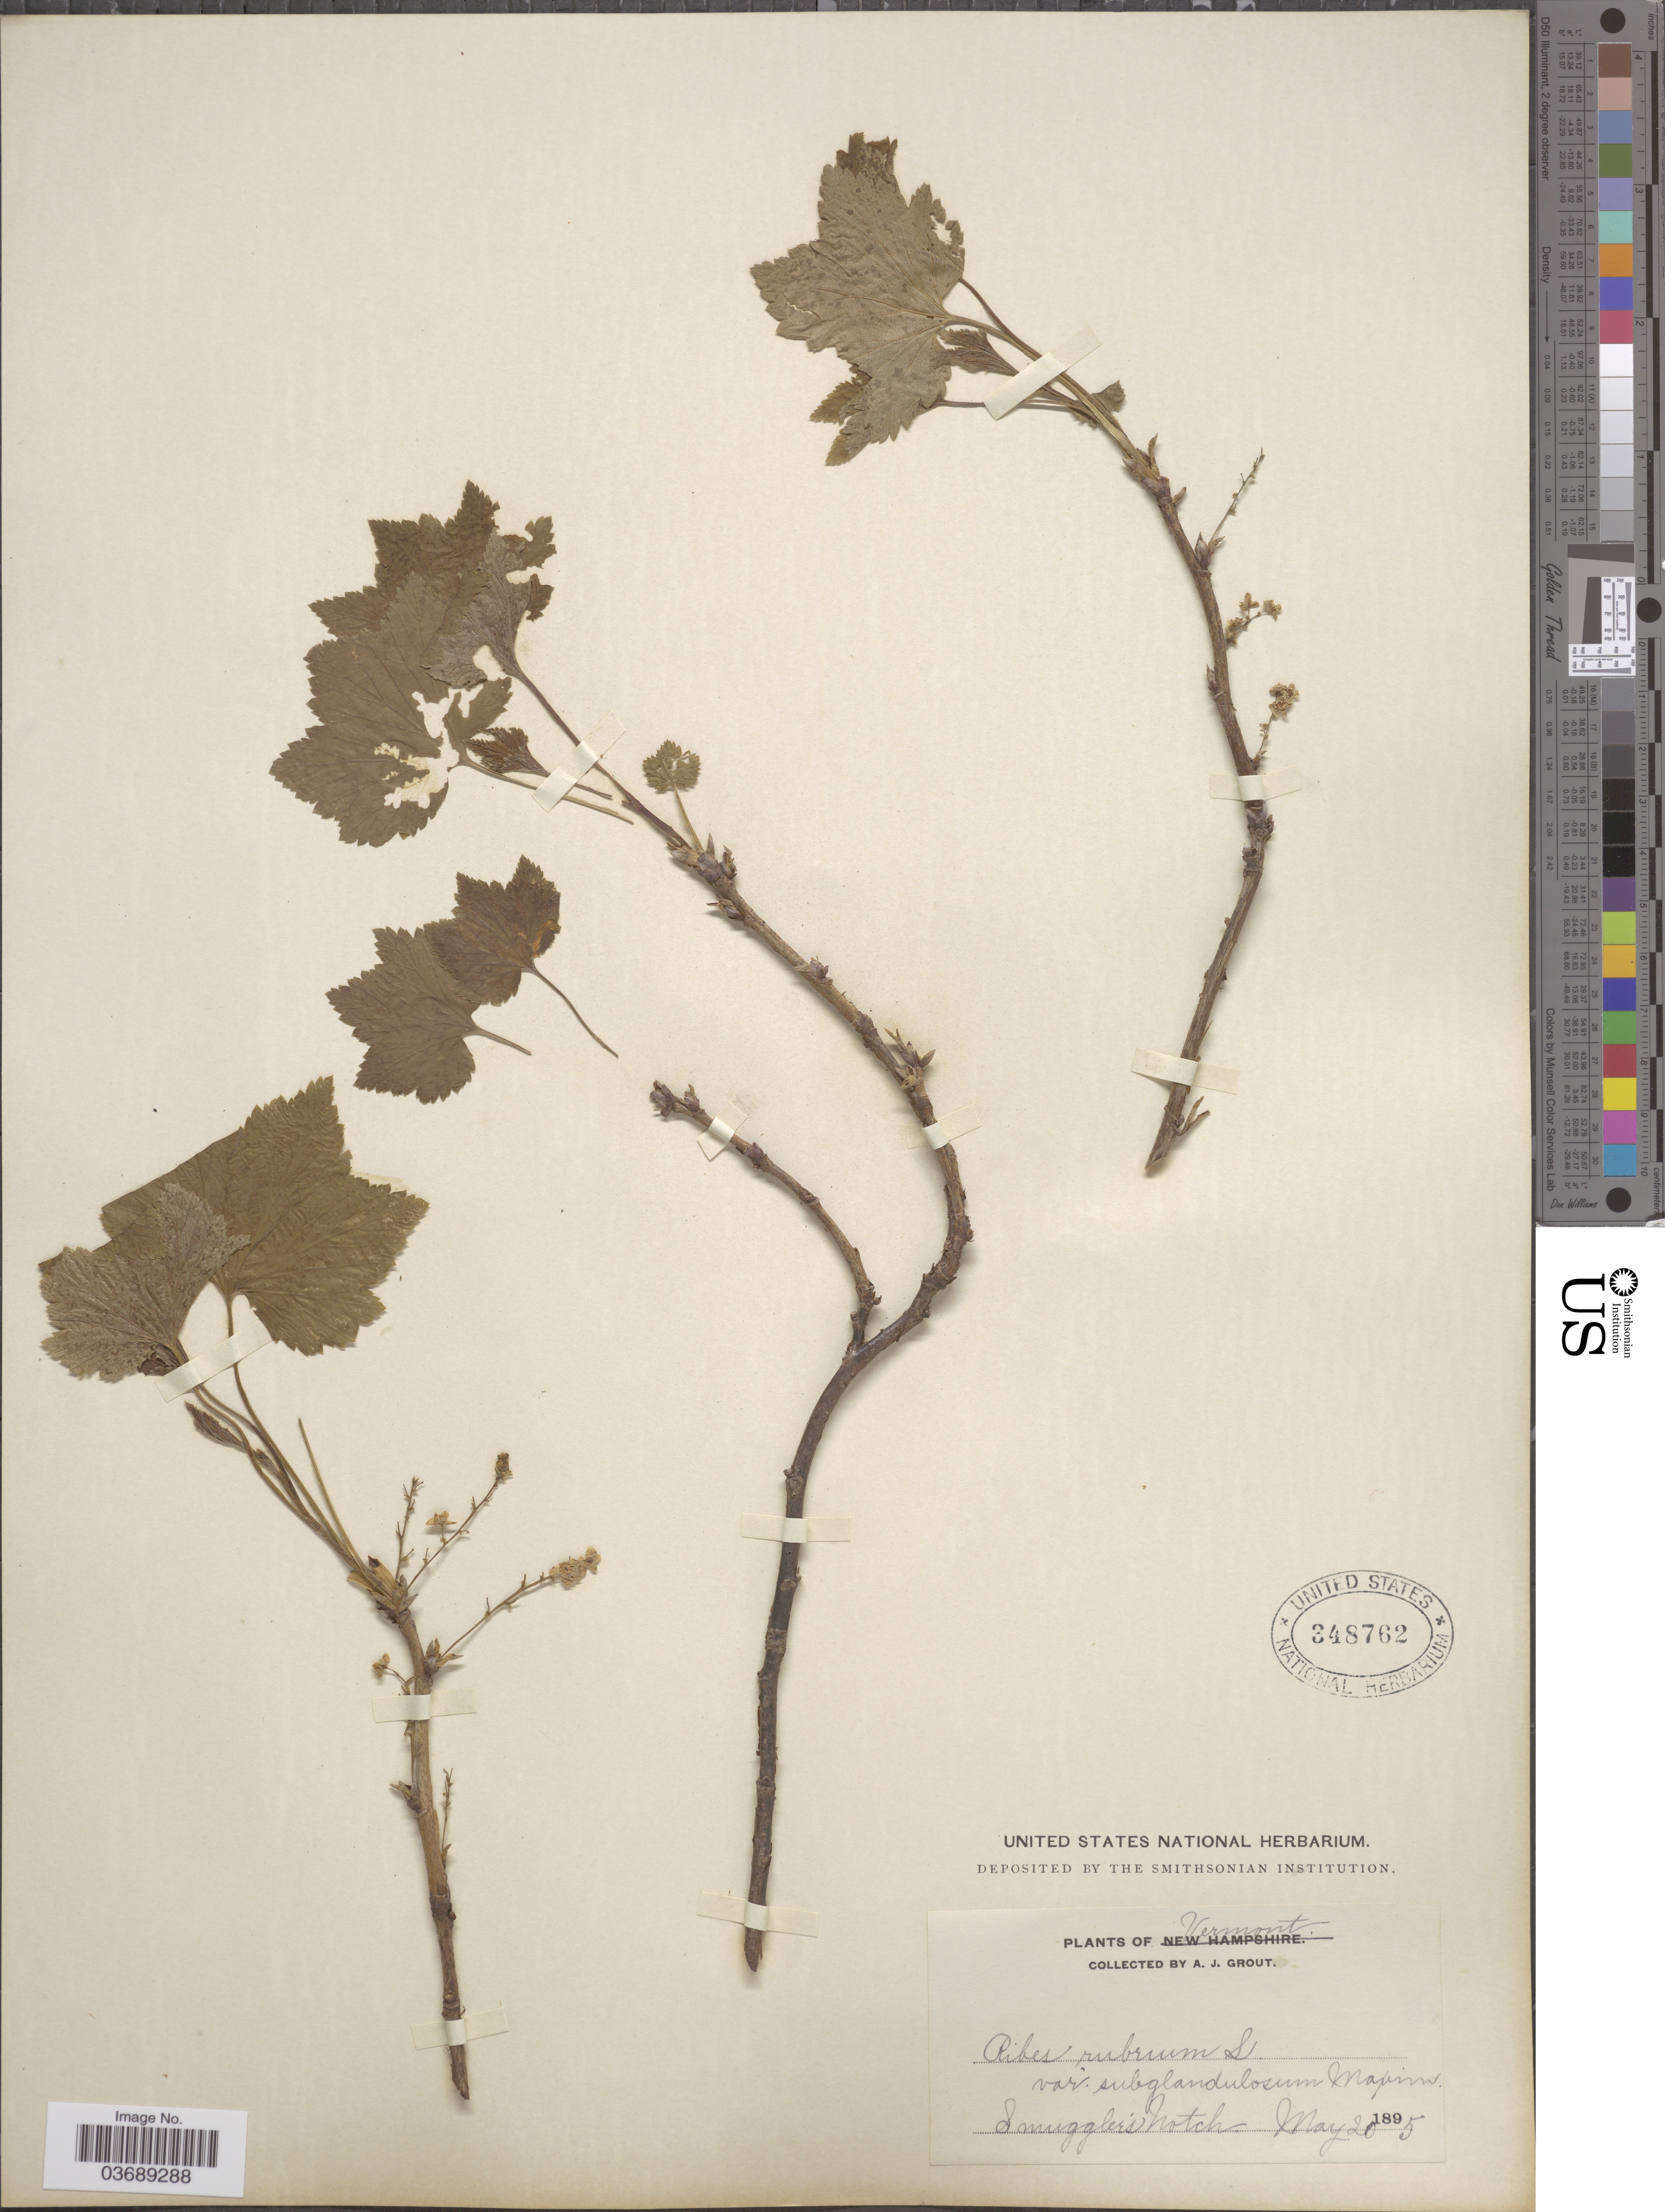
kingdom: Plantae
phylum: Tracheophyta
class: Magnoliopsida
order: Saxifragales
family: Grossulariaceae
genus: Ribes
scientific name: Ribes triste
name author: Pall.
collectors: A. J. Grout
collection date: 1895-05-20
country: United States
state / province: Vermont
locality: Smuggler's Notch.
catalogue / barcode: US 348762